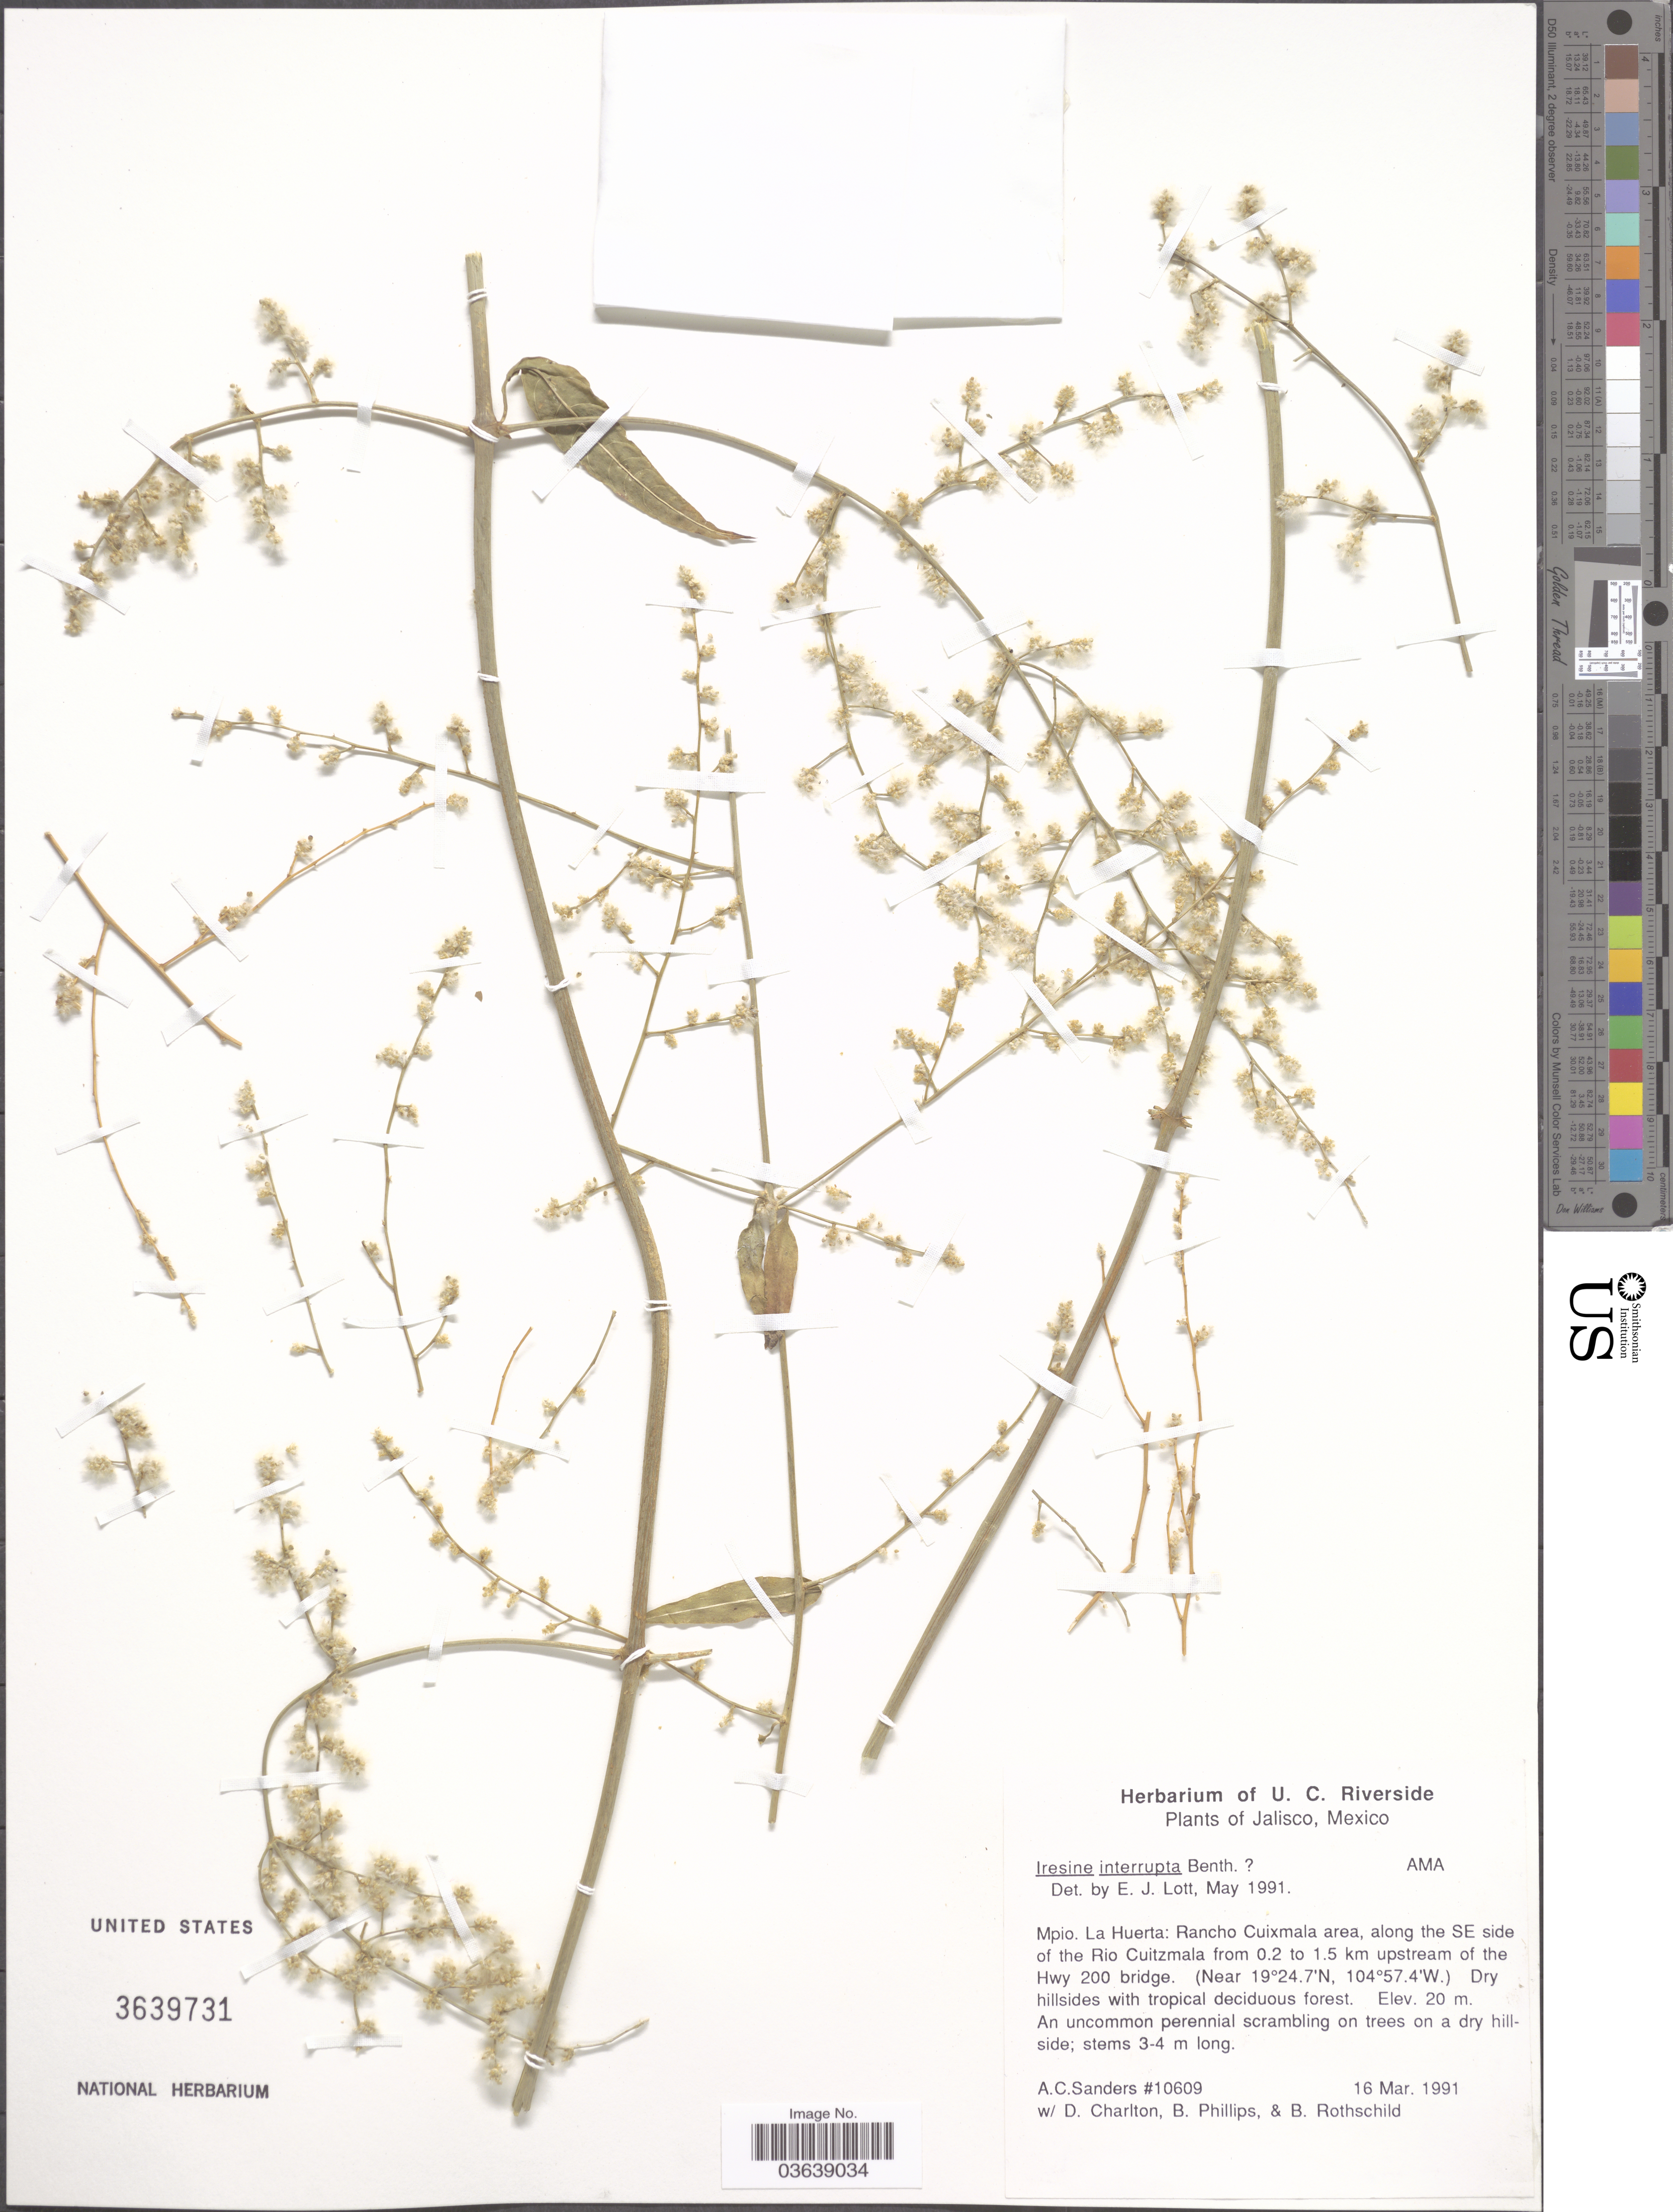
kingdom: Plantae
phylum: Tracheophyta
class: Magnoliopsida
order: Caryophyllales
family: Amaranthaceae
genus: Iresine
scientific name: Iresine interrupta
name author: Benth.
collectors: A. Sanders, D. Charlton, Phillips, B. & B. Rothschild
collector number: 10609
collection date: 1991-03-16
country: Mexico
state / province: Jalisco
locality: Mpio. La Huerta: Rancho Cuixmala area, along the SE side of the Rio Cuitzmala from 0.2 to 1.5 km upstream of the Hwy 200 bridge.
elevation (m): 20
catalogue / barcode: US 3639731